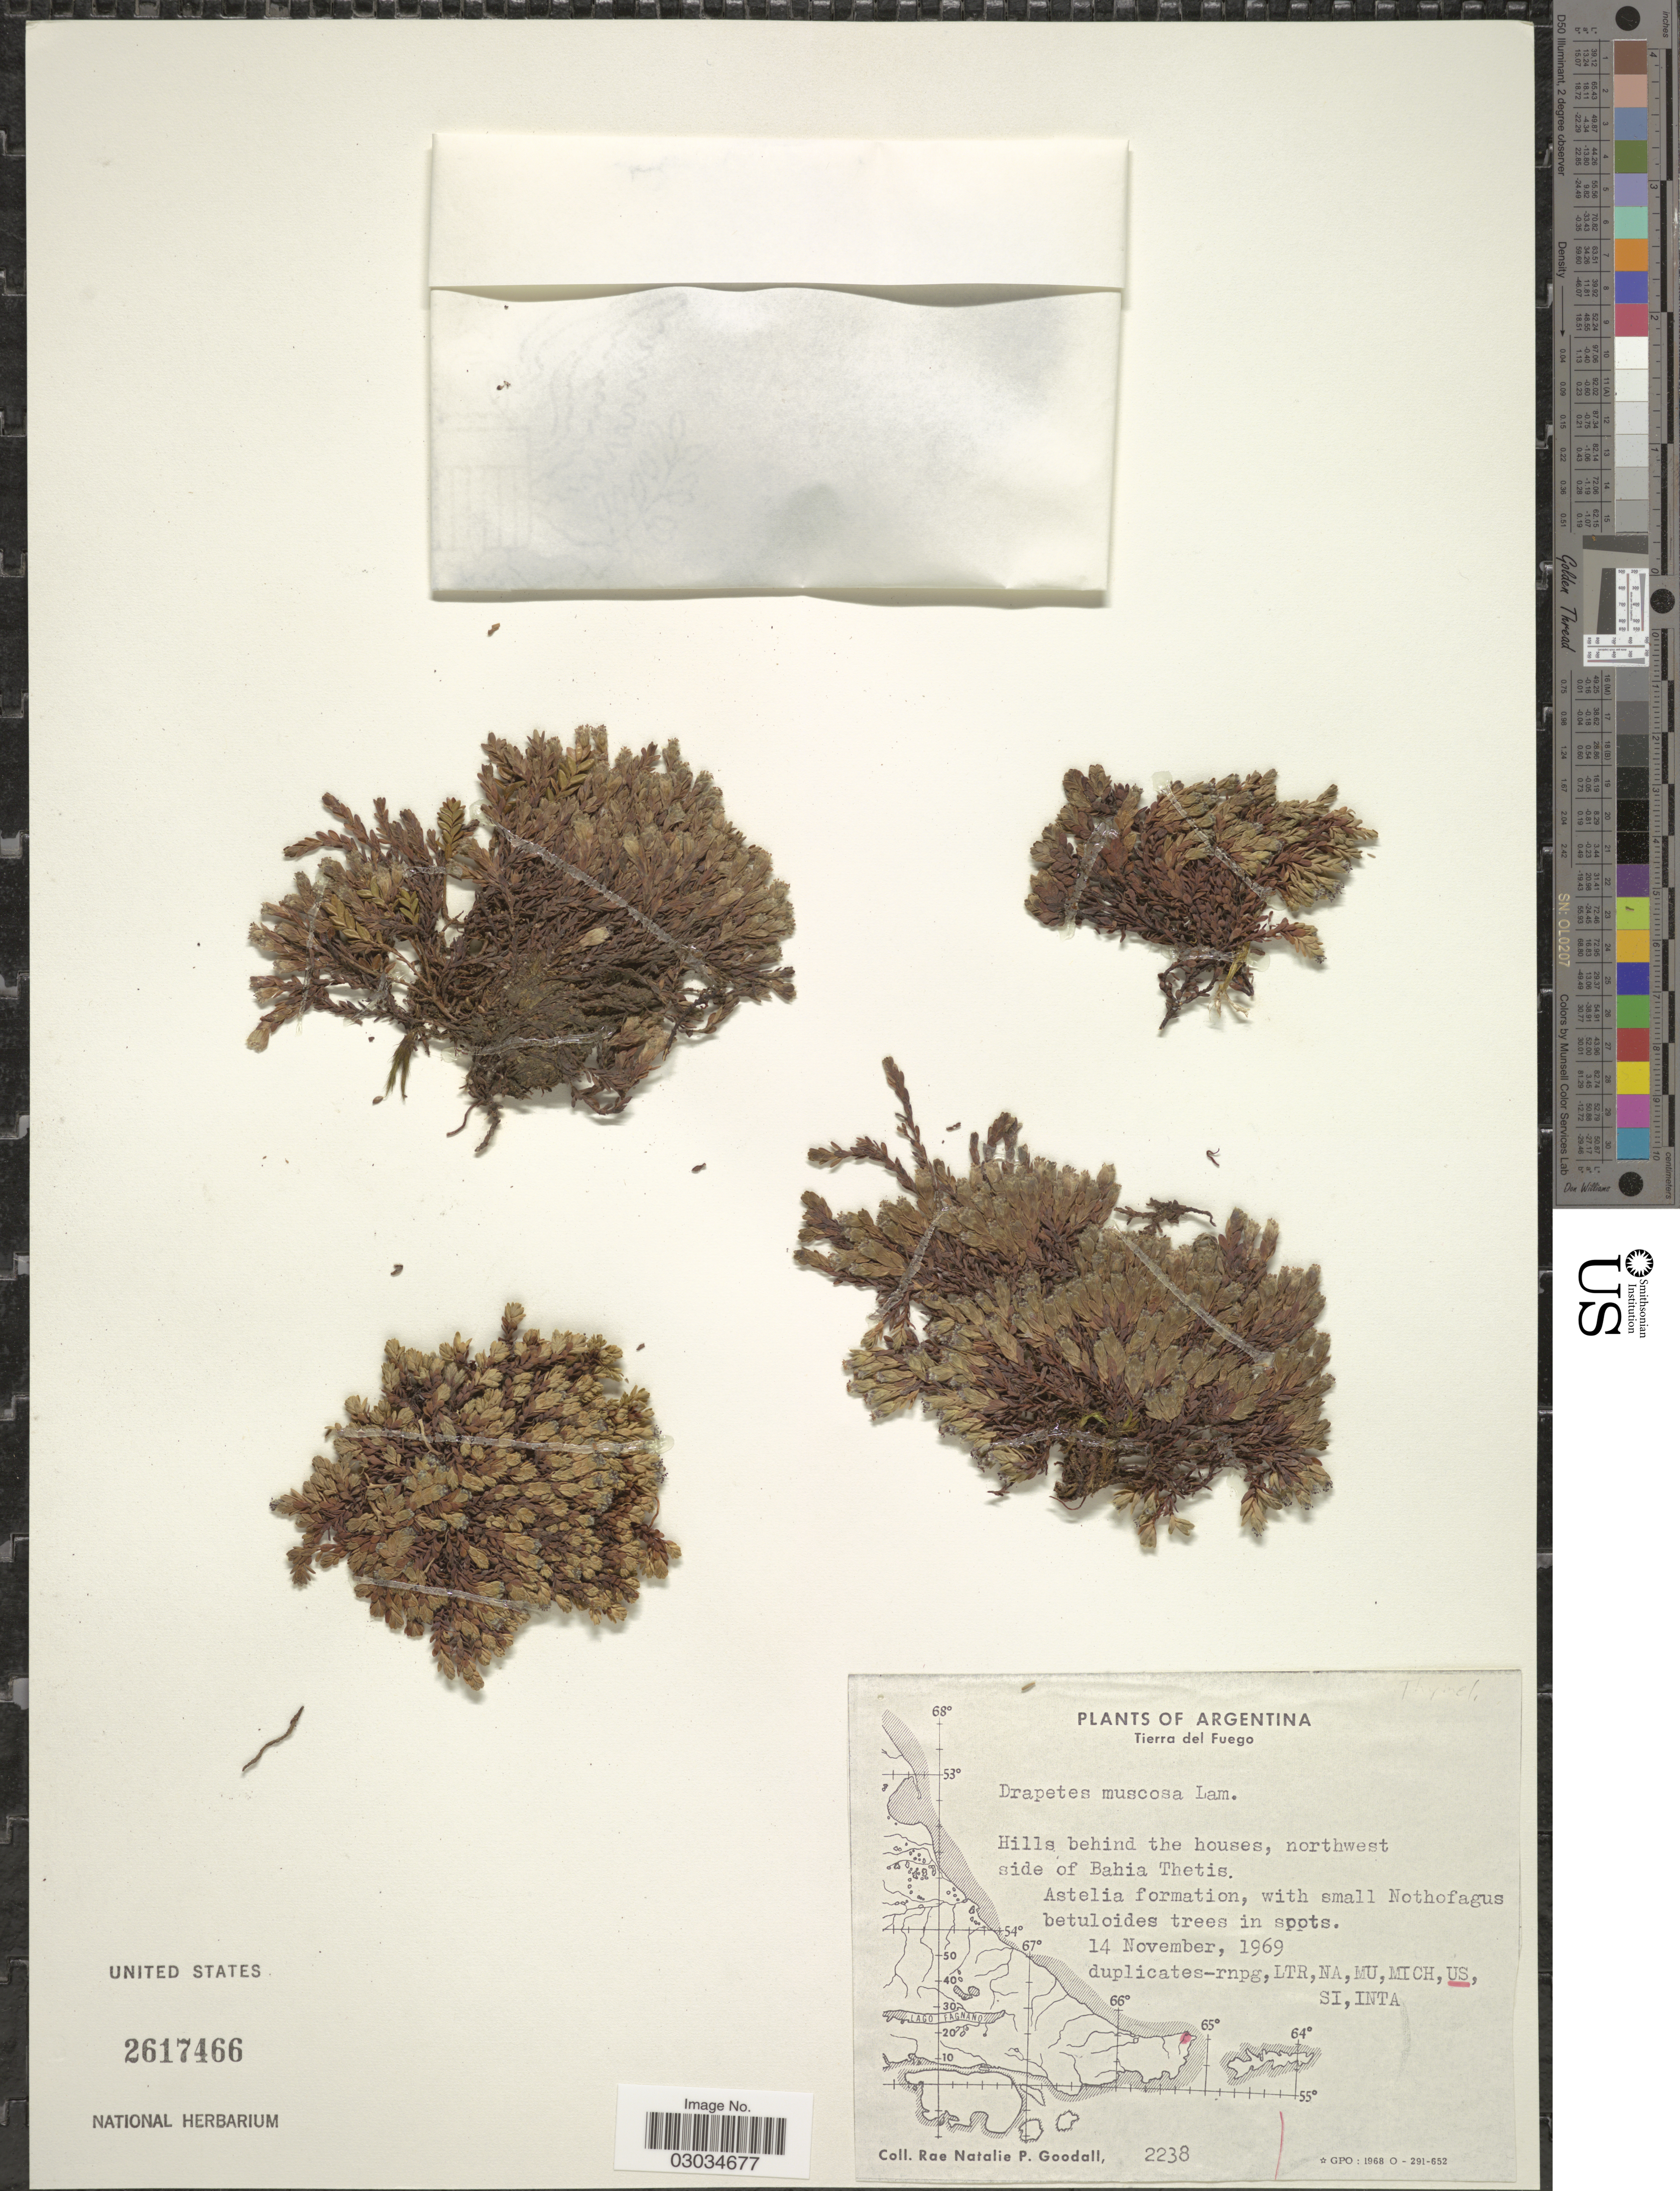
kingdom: Plantae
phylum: Tracheophyta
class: Magnoliopsida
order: Malvales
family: Thymelaeaceae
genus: Drapetes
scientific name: Drapetes muscosus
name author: Lam.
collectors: R. Goodall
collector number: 2238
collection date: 1969-11-14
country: Argentina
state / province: Tierra del Fuego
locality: Hills behind the houses, northwest side of Bahia Thetis.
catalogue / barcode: US 2617466